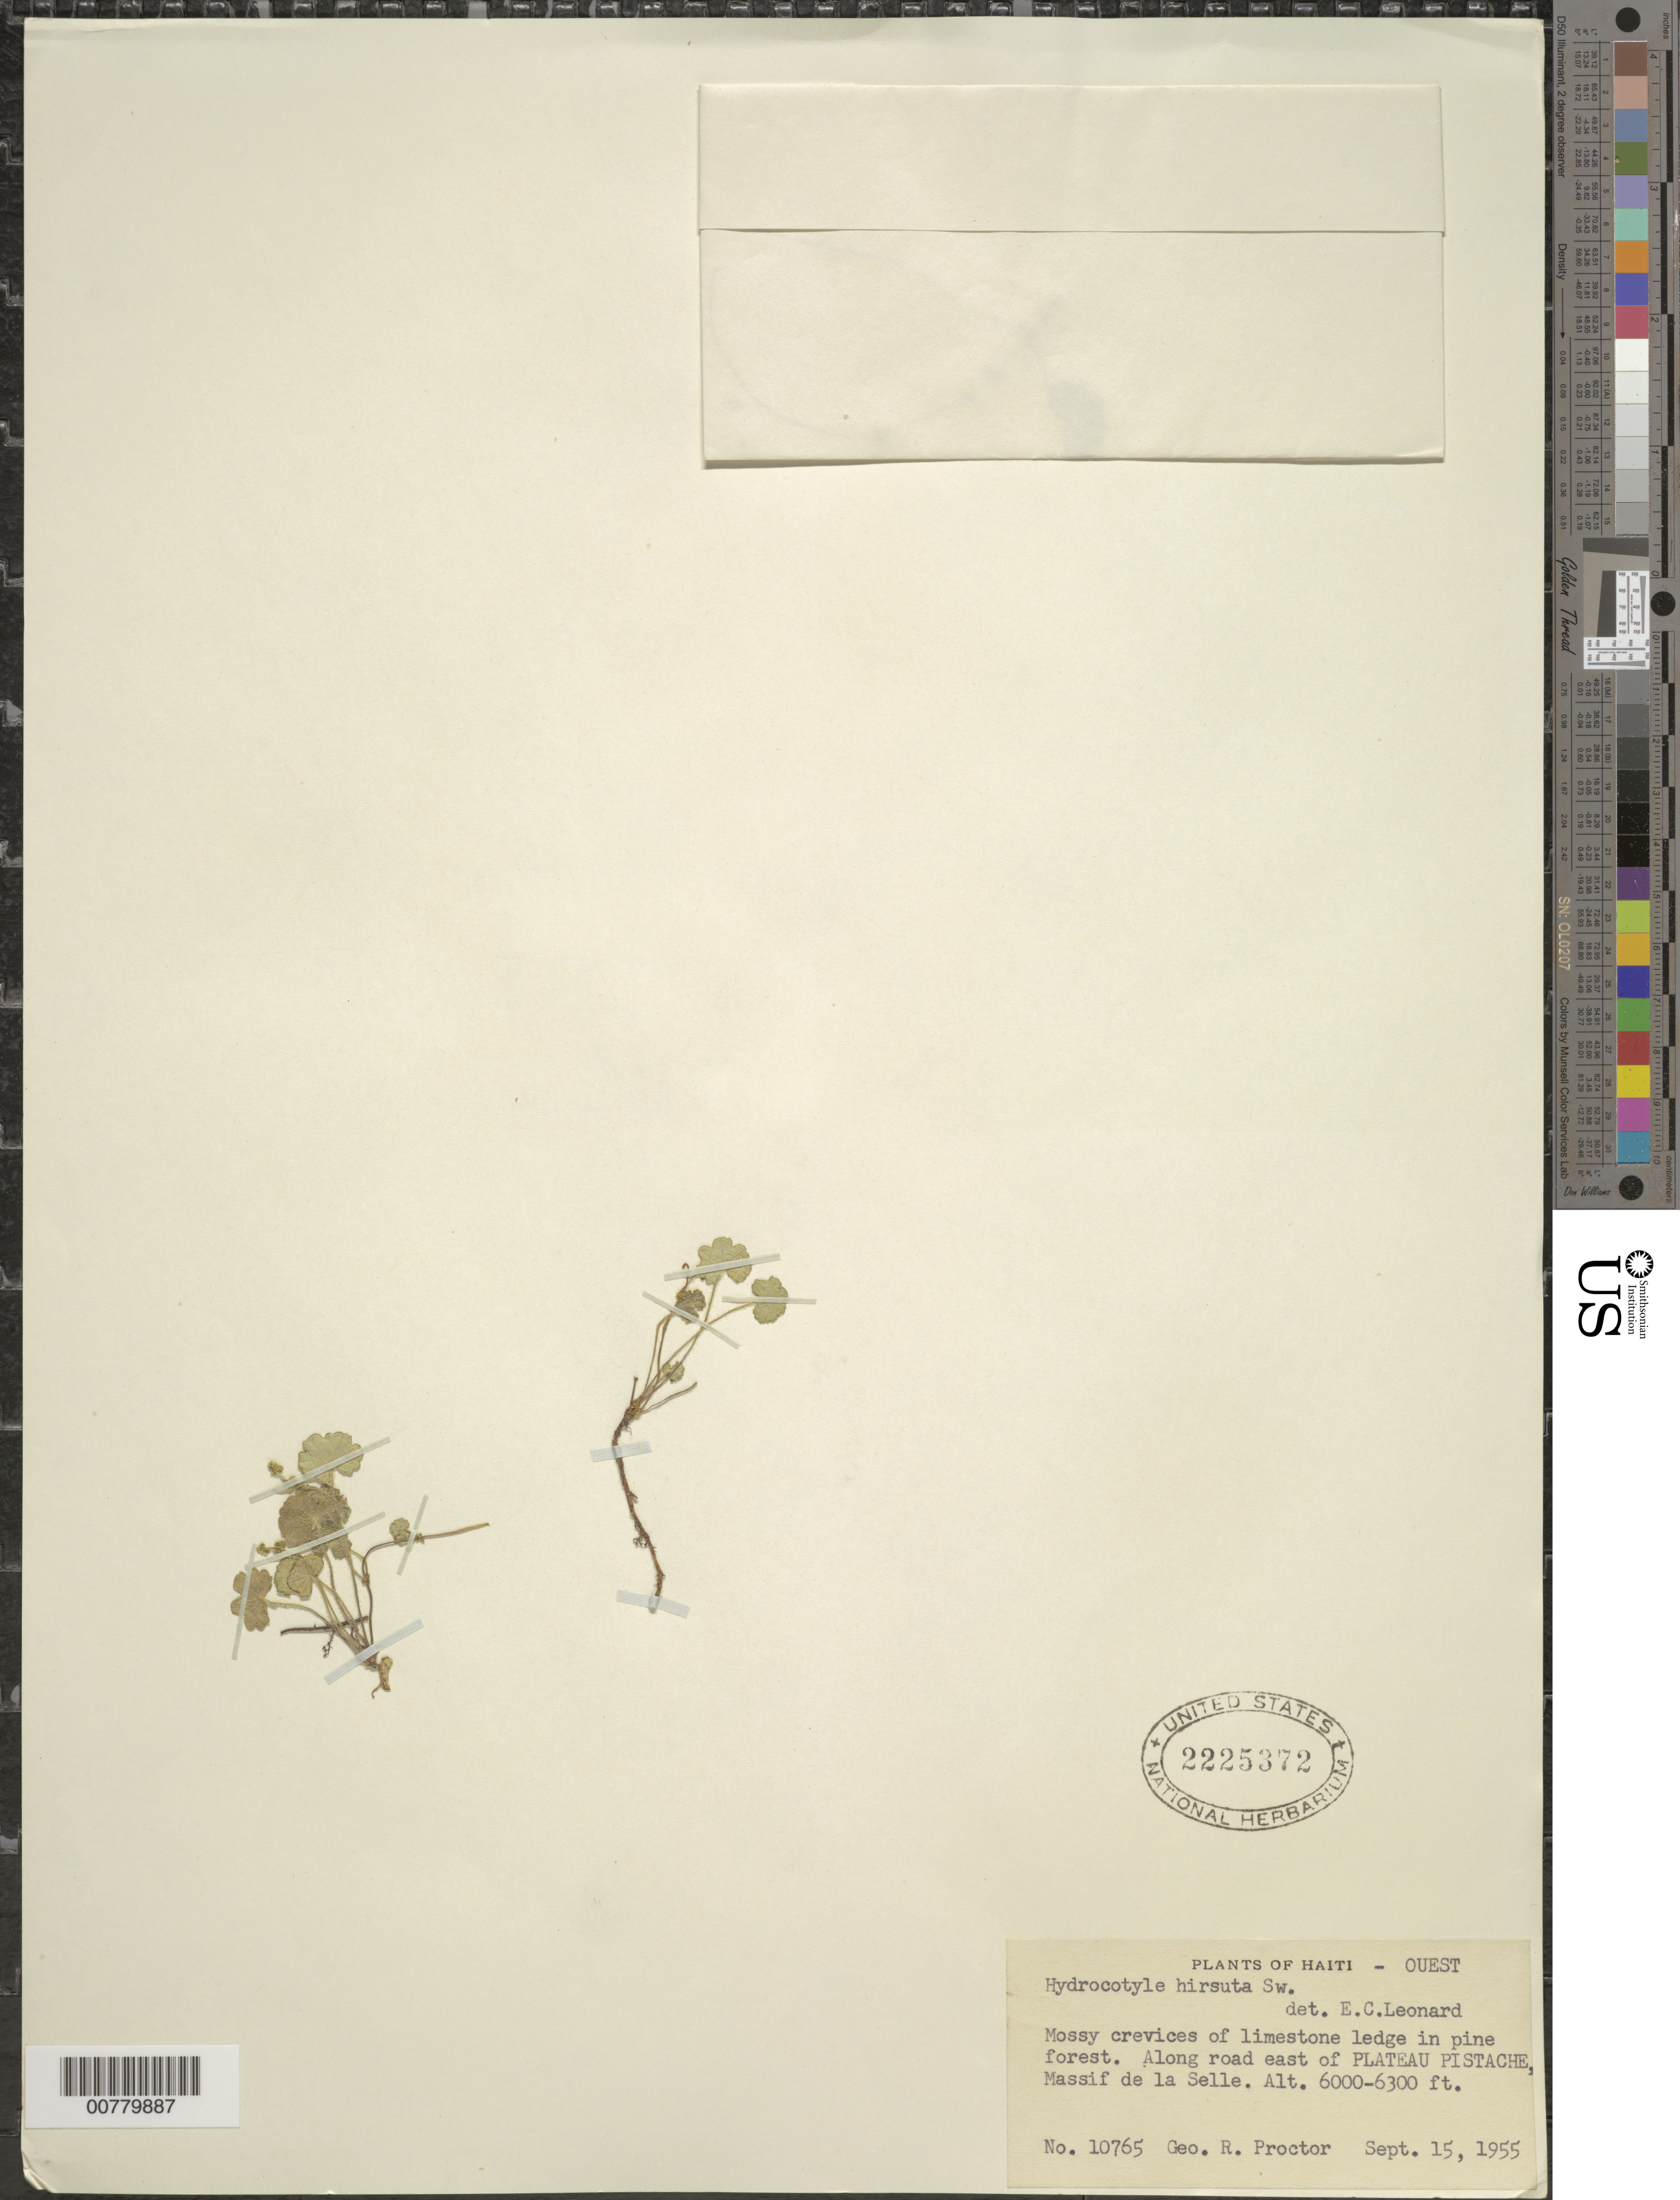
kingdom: Plantae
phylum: Tracheophyta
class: Magnoliopsida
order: Apiales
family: Araliaceae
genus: Hydrocotyle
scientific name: Hydrocotyle hirsuta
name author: Sw.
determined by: Leonard, Emery C., (US)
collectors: G. R. Proctor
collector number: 10765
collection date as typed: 15 Sep 1955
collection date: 1955-09-15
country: Haiti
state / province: Ouest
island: Hispaniola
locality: Along road east of Plateau Pistache, Massif de la selle.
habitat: Mossy crevices of limestone ledge in pine forest.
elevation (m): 1829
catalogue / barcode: US 2225372